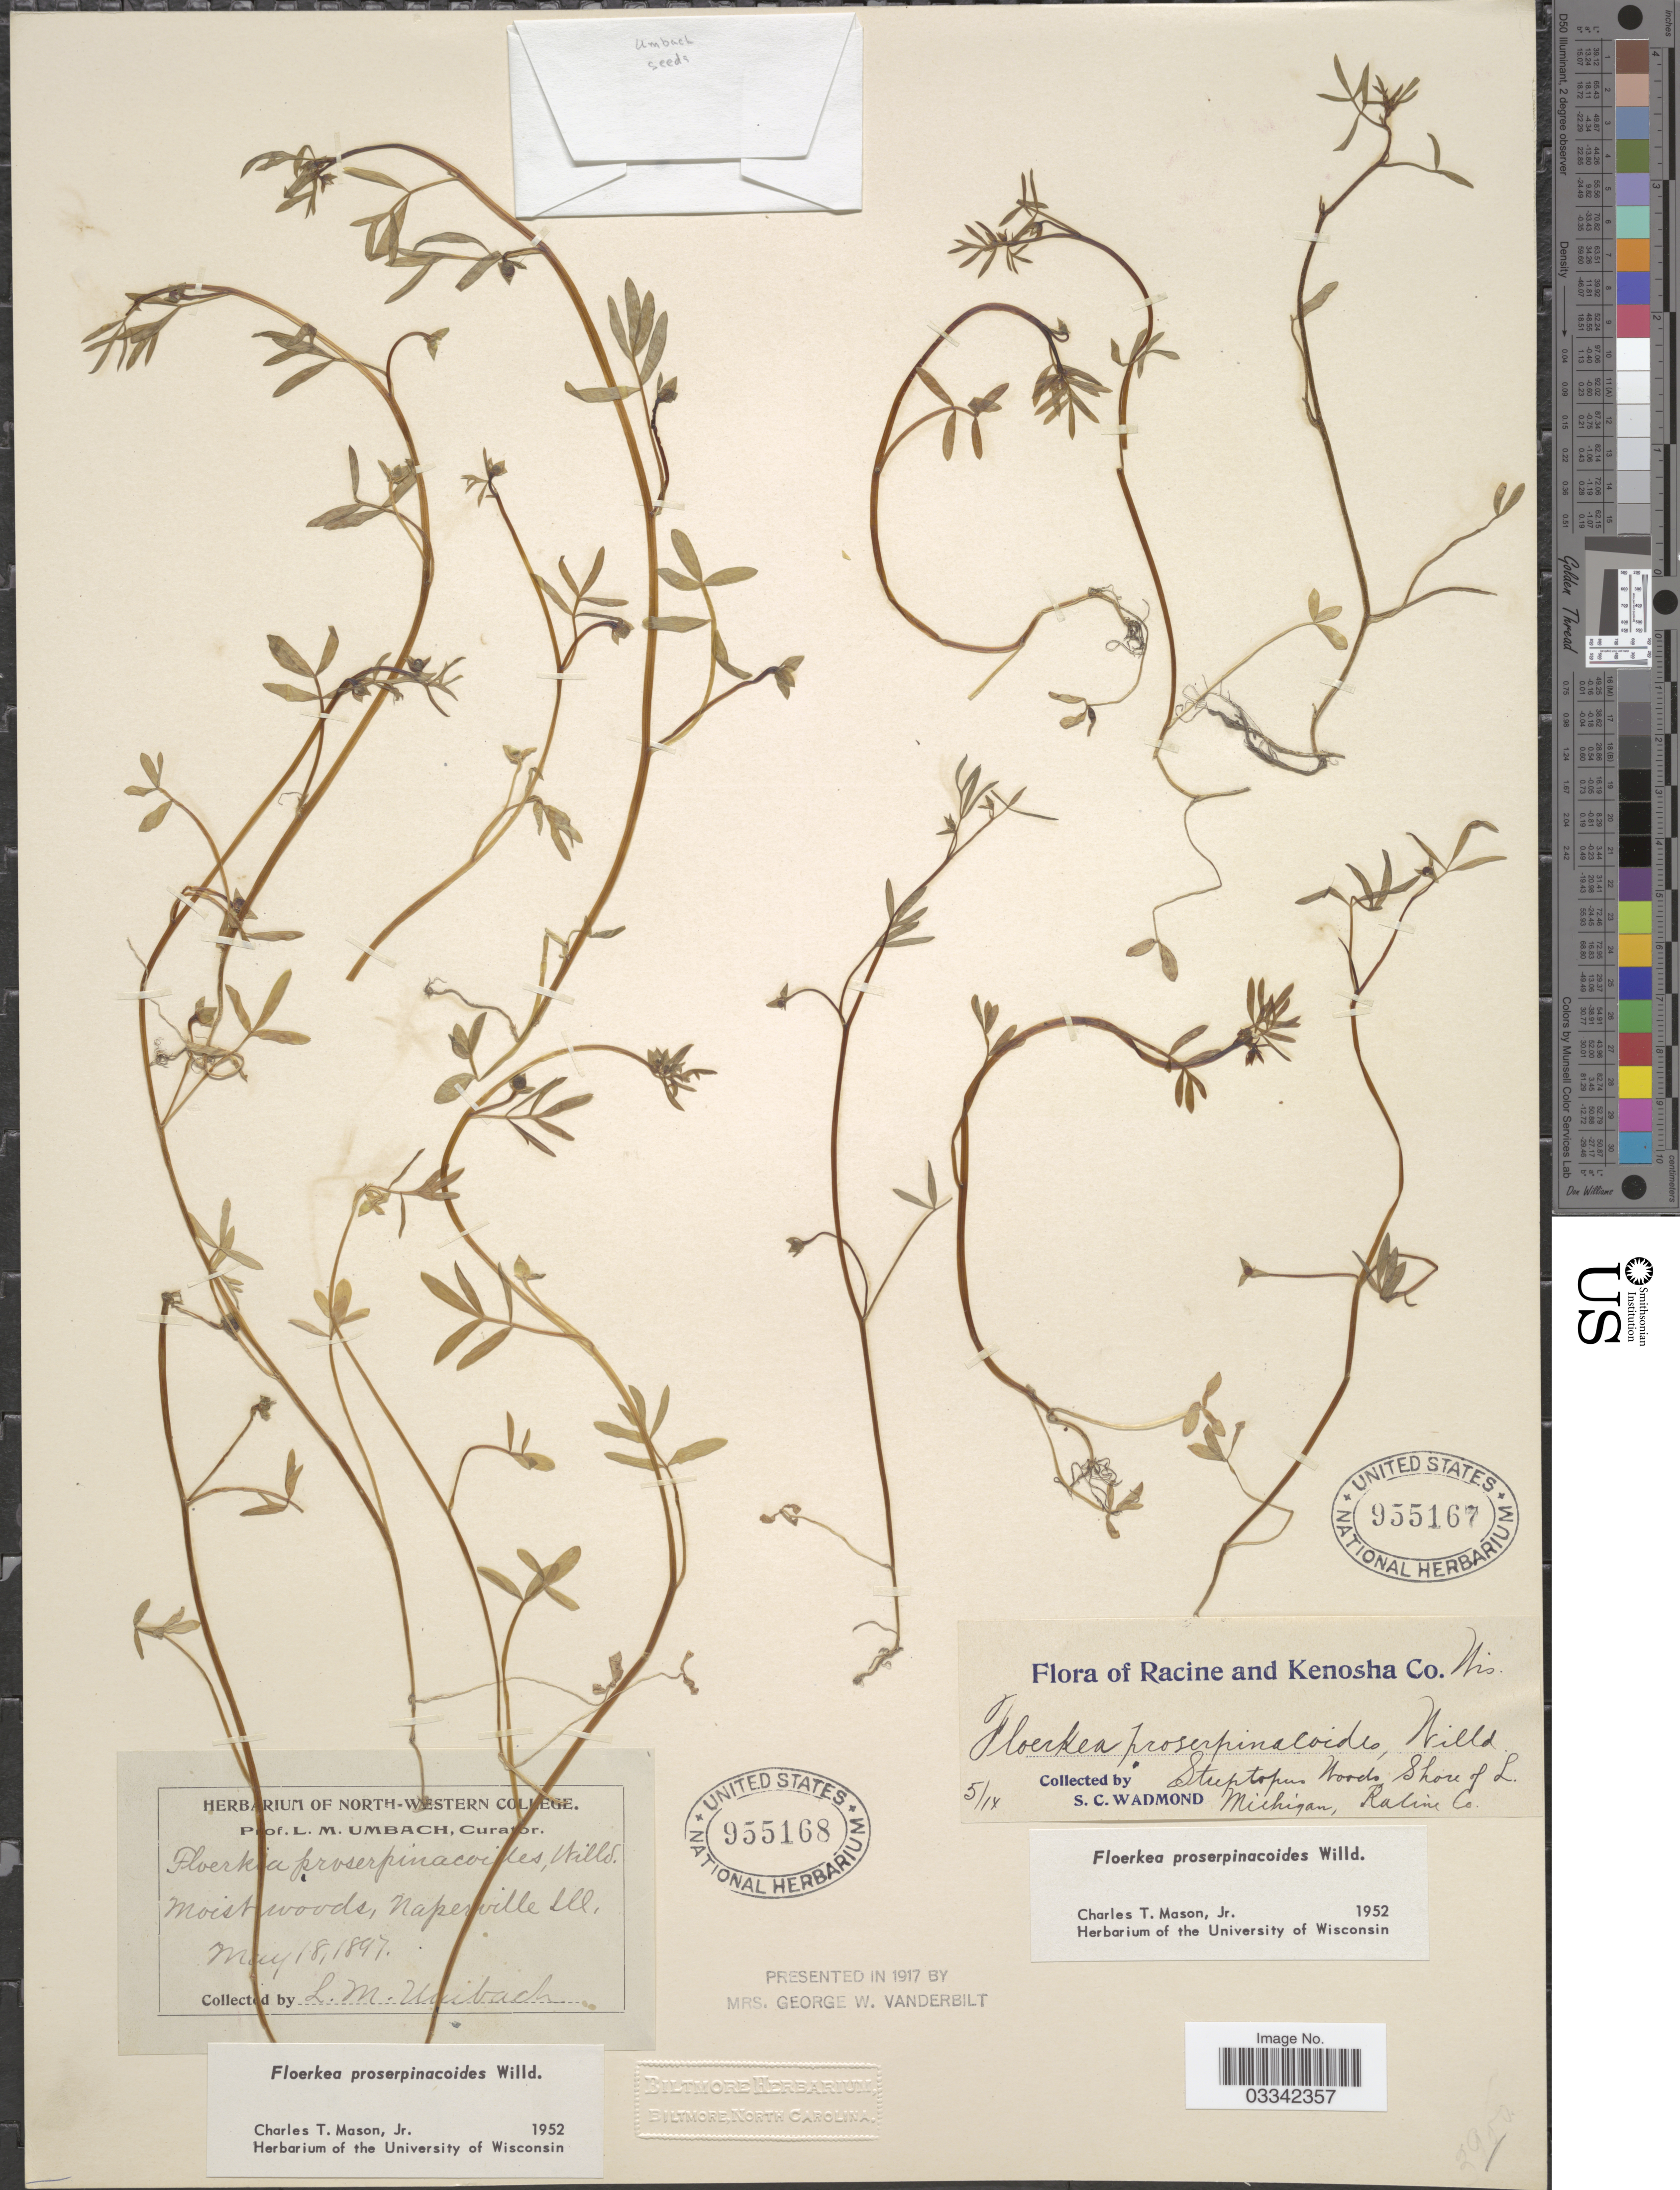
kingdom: Plantae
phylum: Tracheophyta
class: Magnoliopsida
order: Brassicales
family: Limnanthaceae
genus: Floerkea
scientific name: Floerkea proserpinacoides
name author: Willd.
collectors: S. Wadmond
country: United States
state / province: Michigan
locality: Shore of L Racine Co.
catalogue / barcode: US 955167